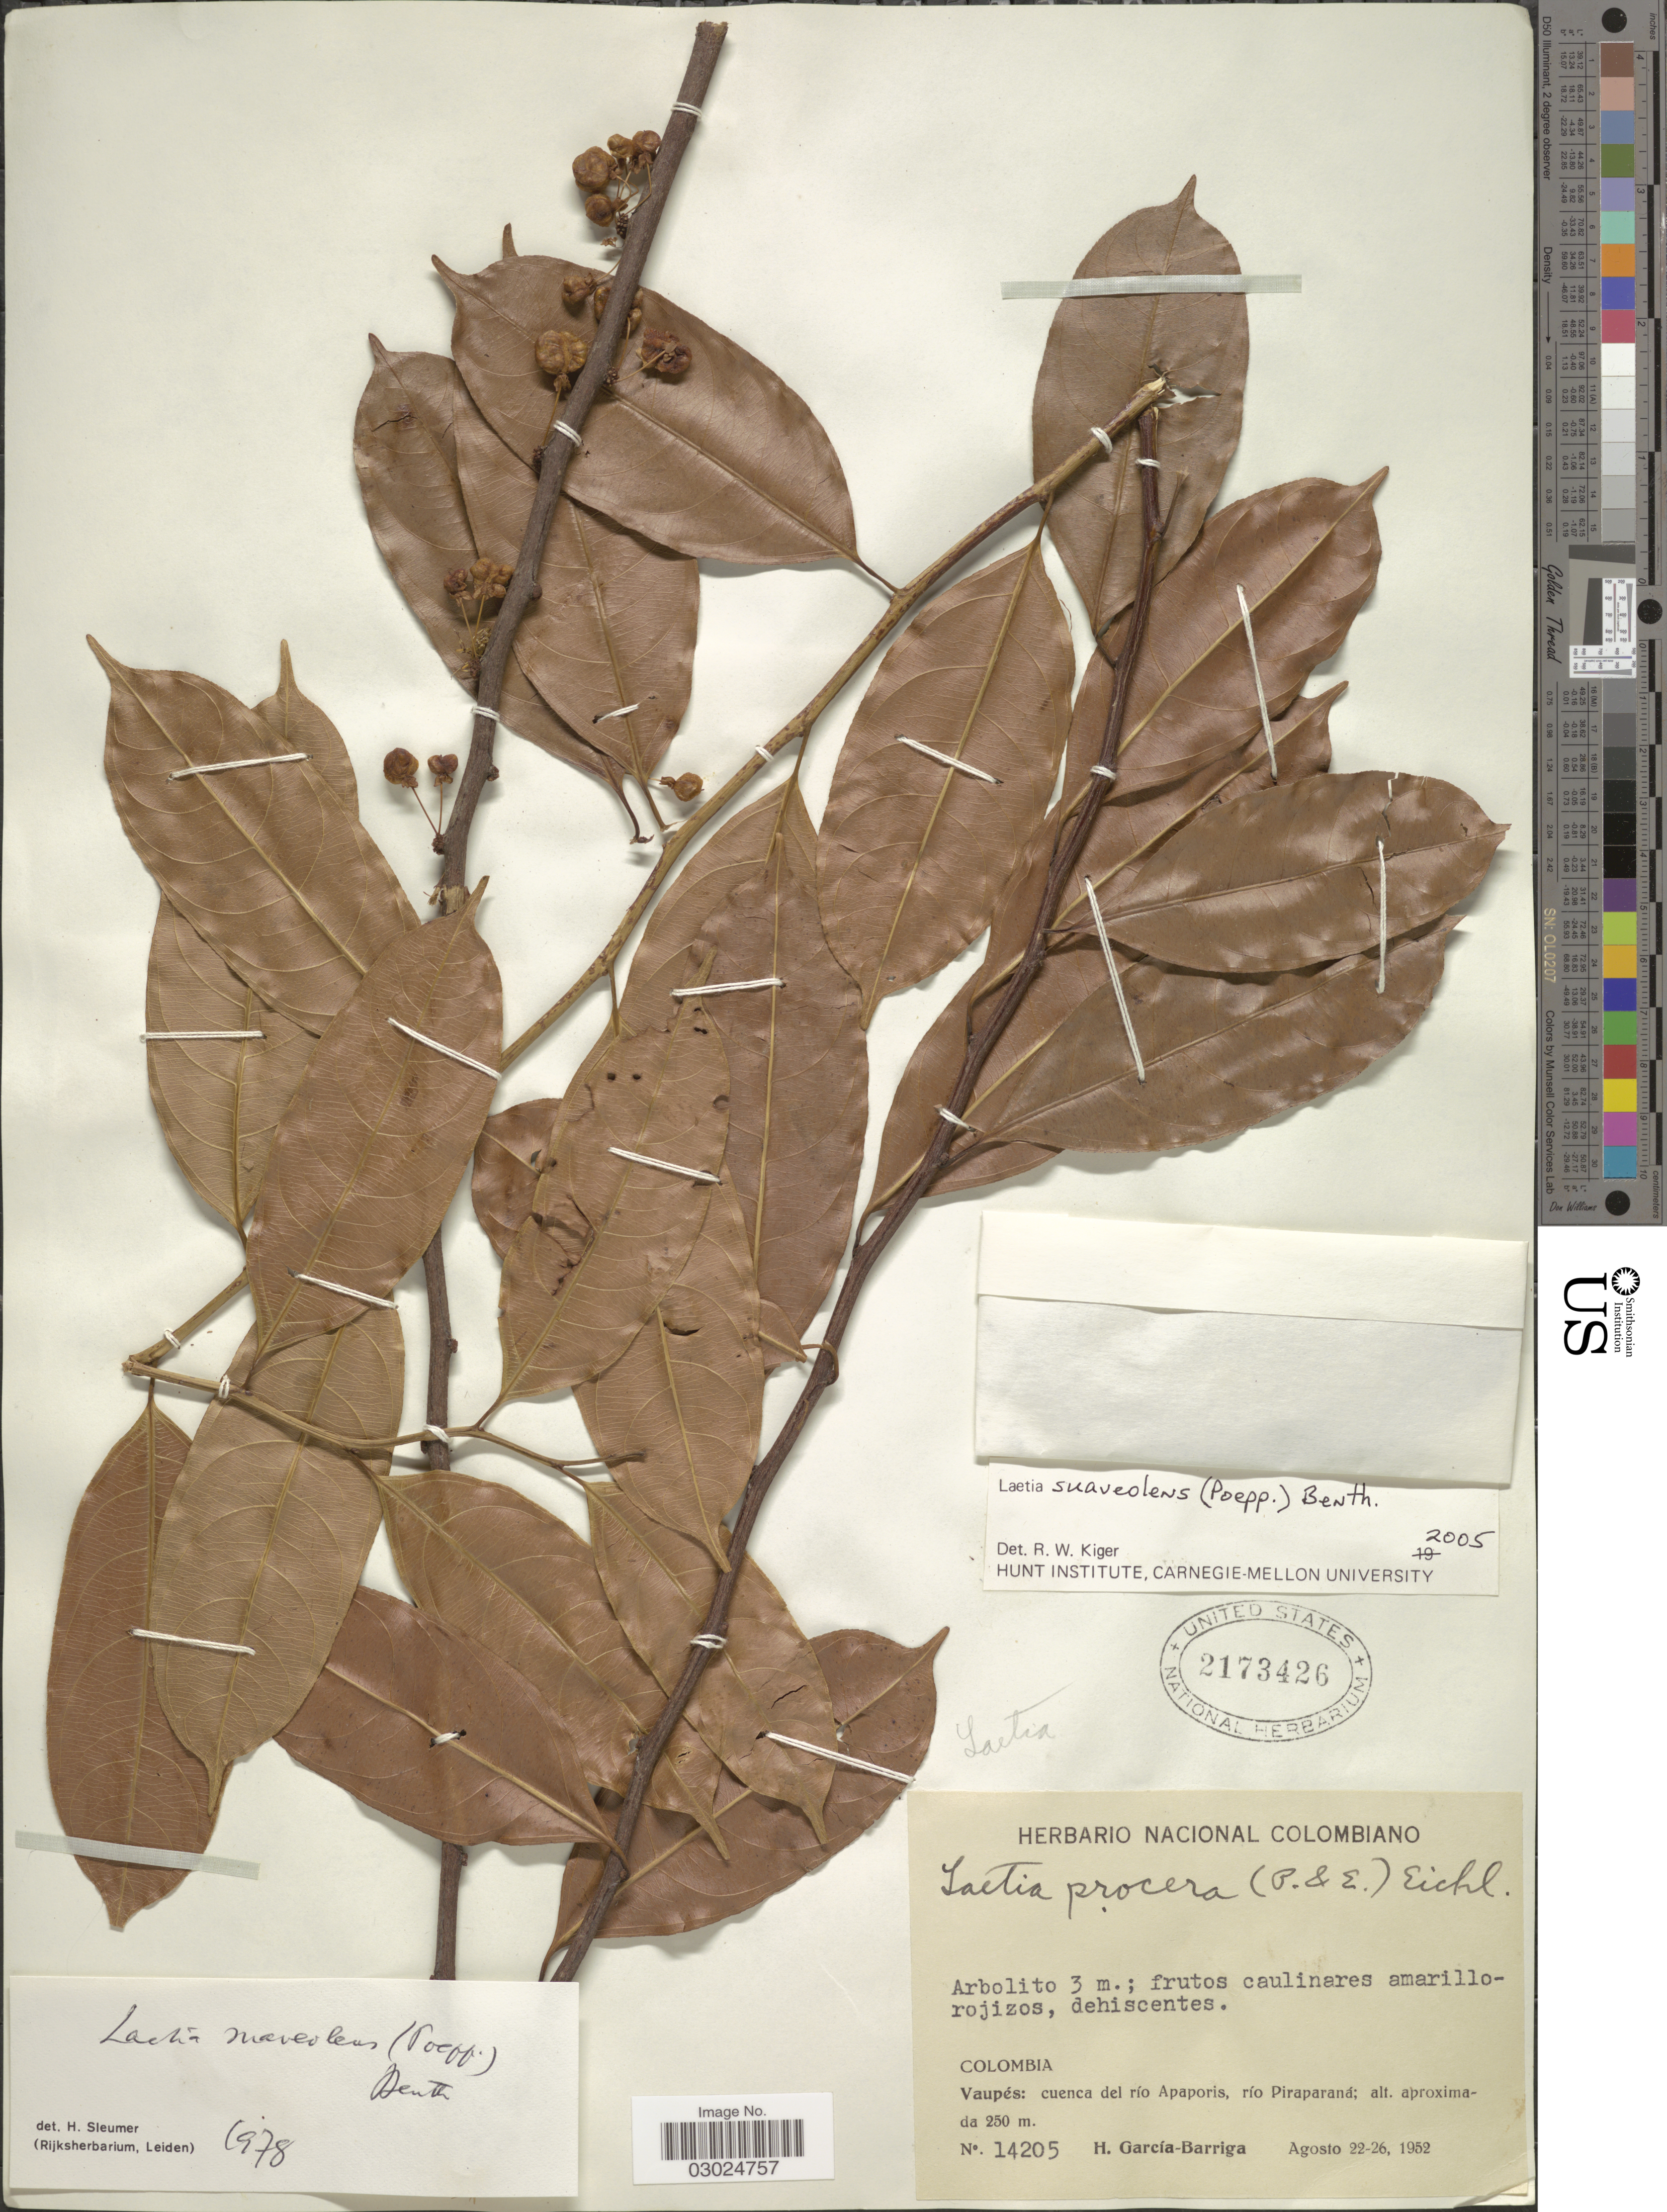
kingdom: Plantae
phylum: Tracheophyta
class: Magnoliopsida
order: Malpighiales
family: Salicaceae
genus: Laetia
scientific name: Laetia suaveolens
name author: (Poepp.) Benth.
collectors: H. García Barriga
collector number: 14205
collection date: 1952-08-22/1952-08-26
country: Colombia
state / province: Vaupés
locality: Cuenca del río Apaporis, río Piraparaná.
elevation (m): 250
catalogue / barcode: US 2173426